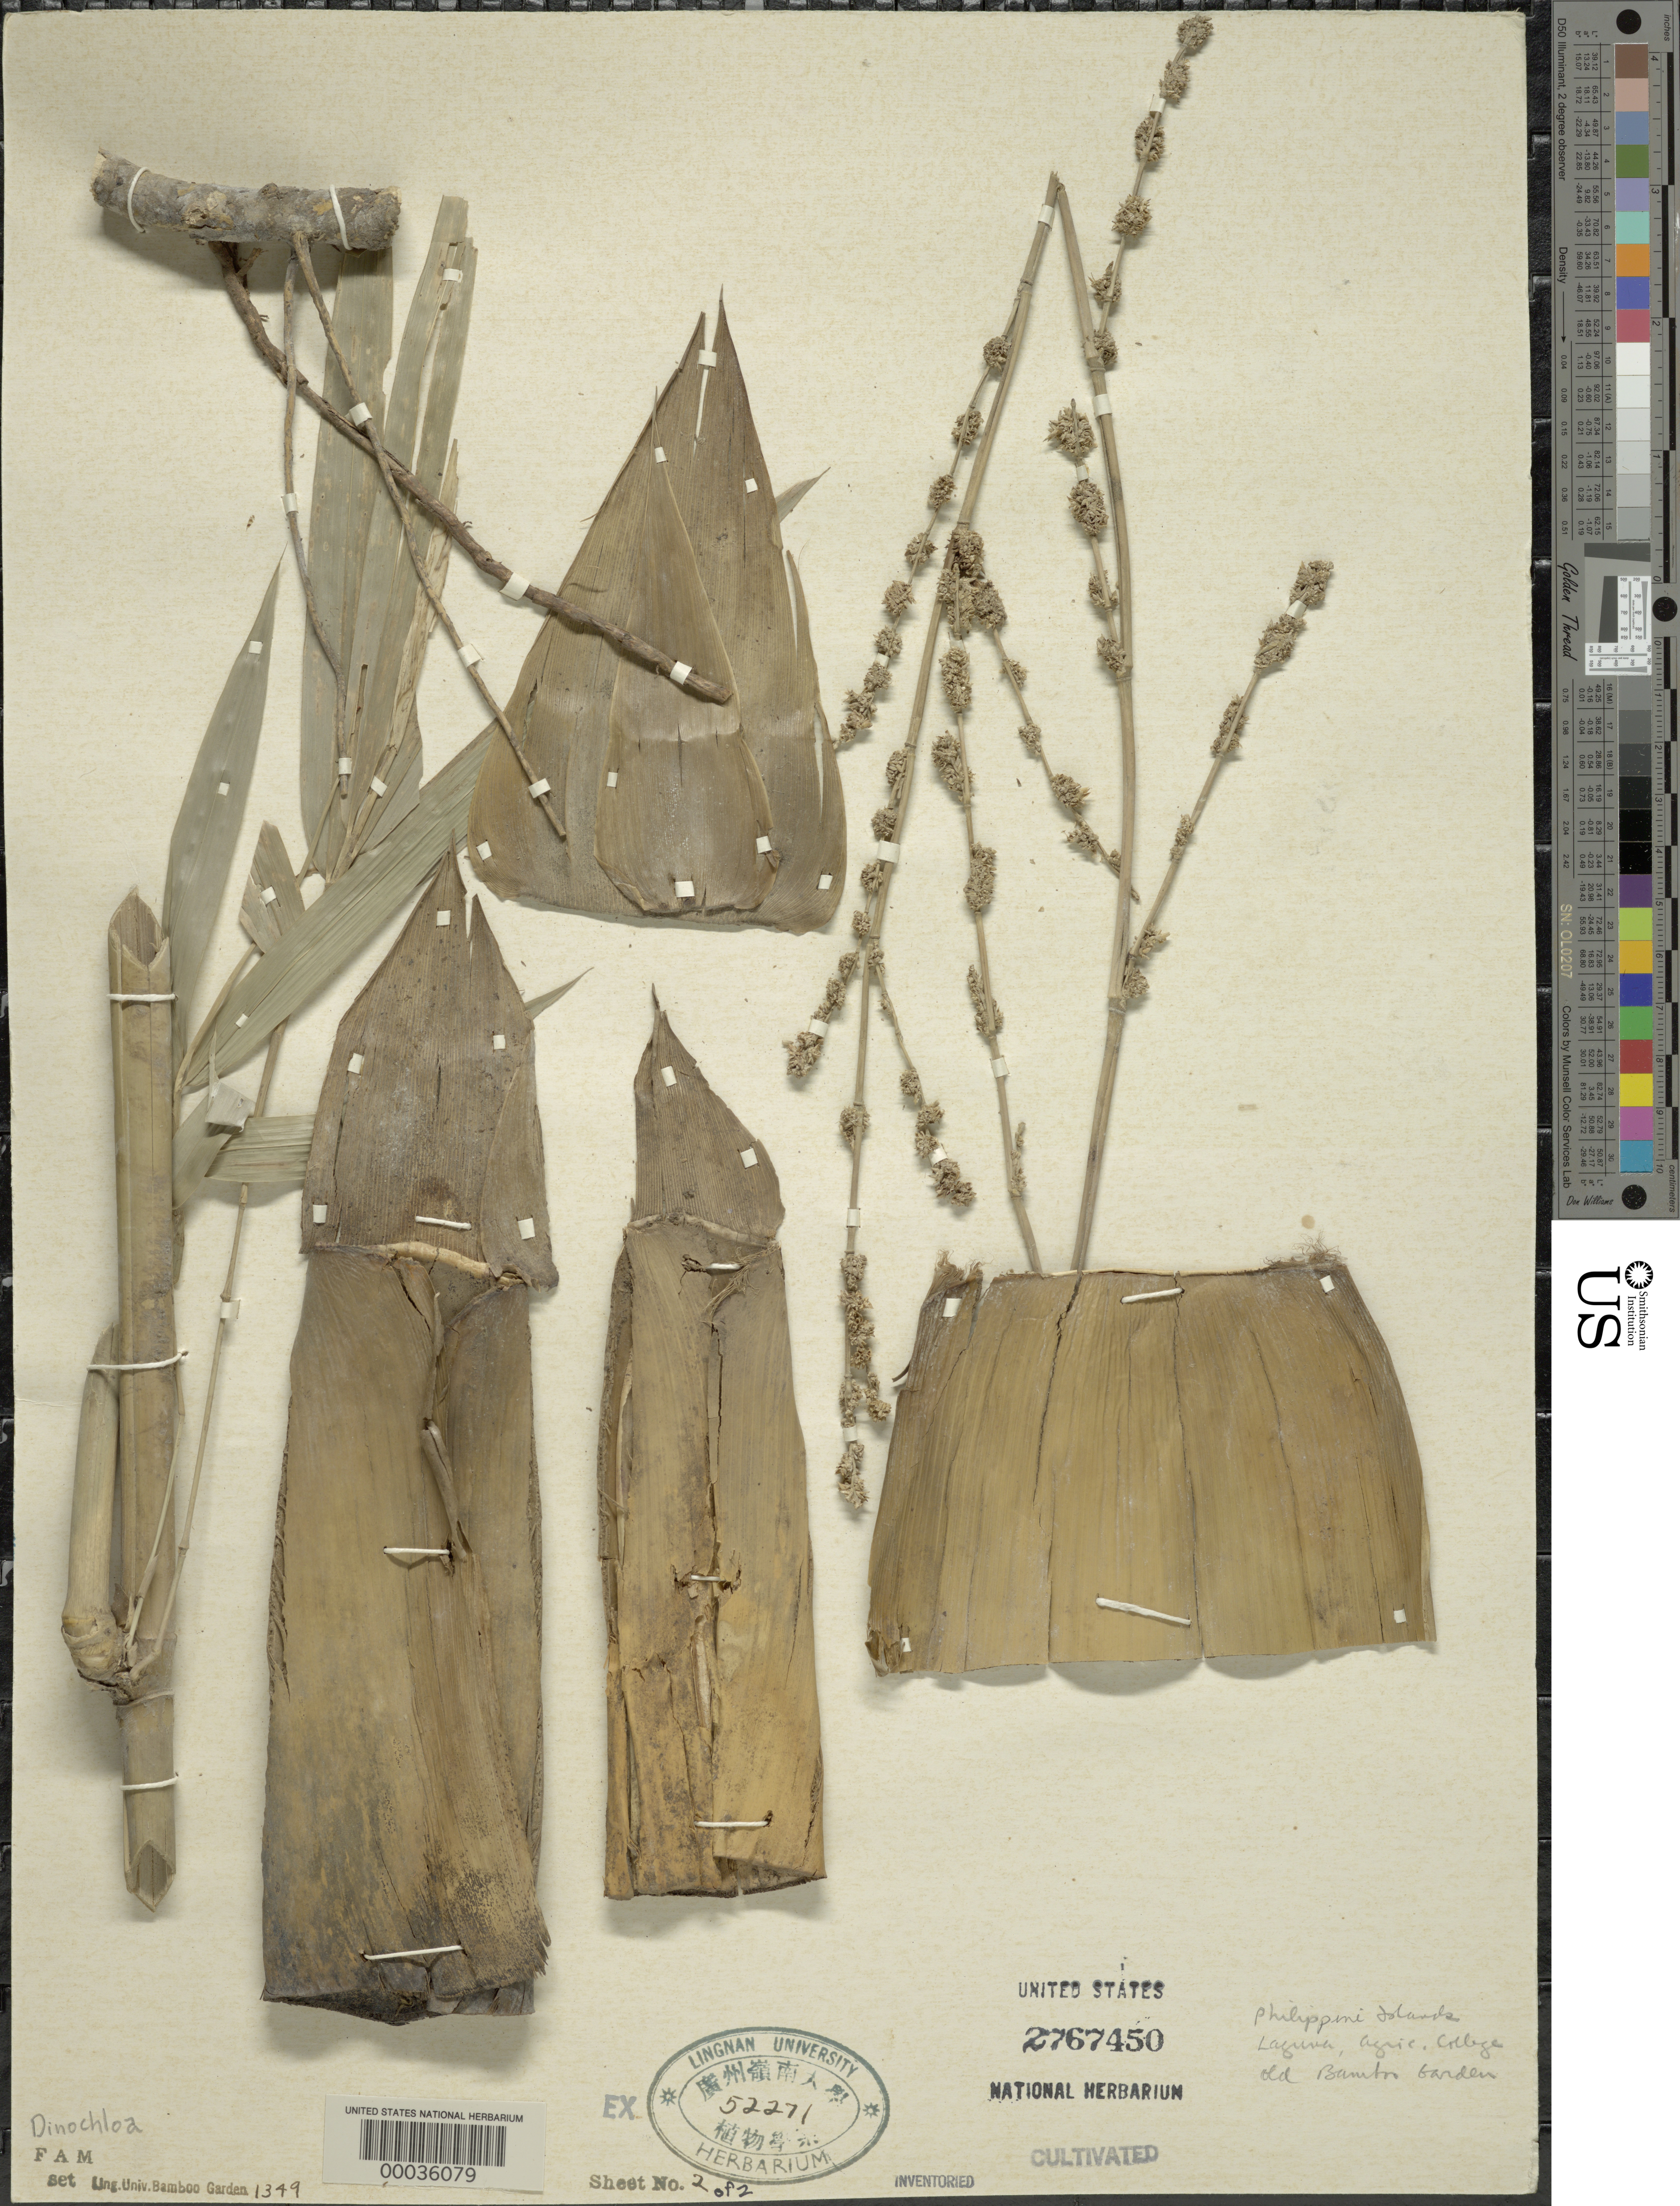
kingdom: Plantae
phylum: Tracheophyta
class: Liliopsida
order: Poales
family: Poaceae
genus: Dinochloa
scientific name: Dinochloa sp.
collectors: F. A. McClure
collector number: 264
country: Philippines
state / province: Calabarzon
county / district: Laguna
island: Luzon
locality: Agric. college old bamboo garden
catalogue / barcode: US 2767450